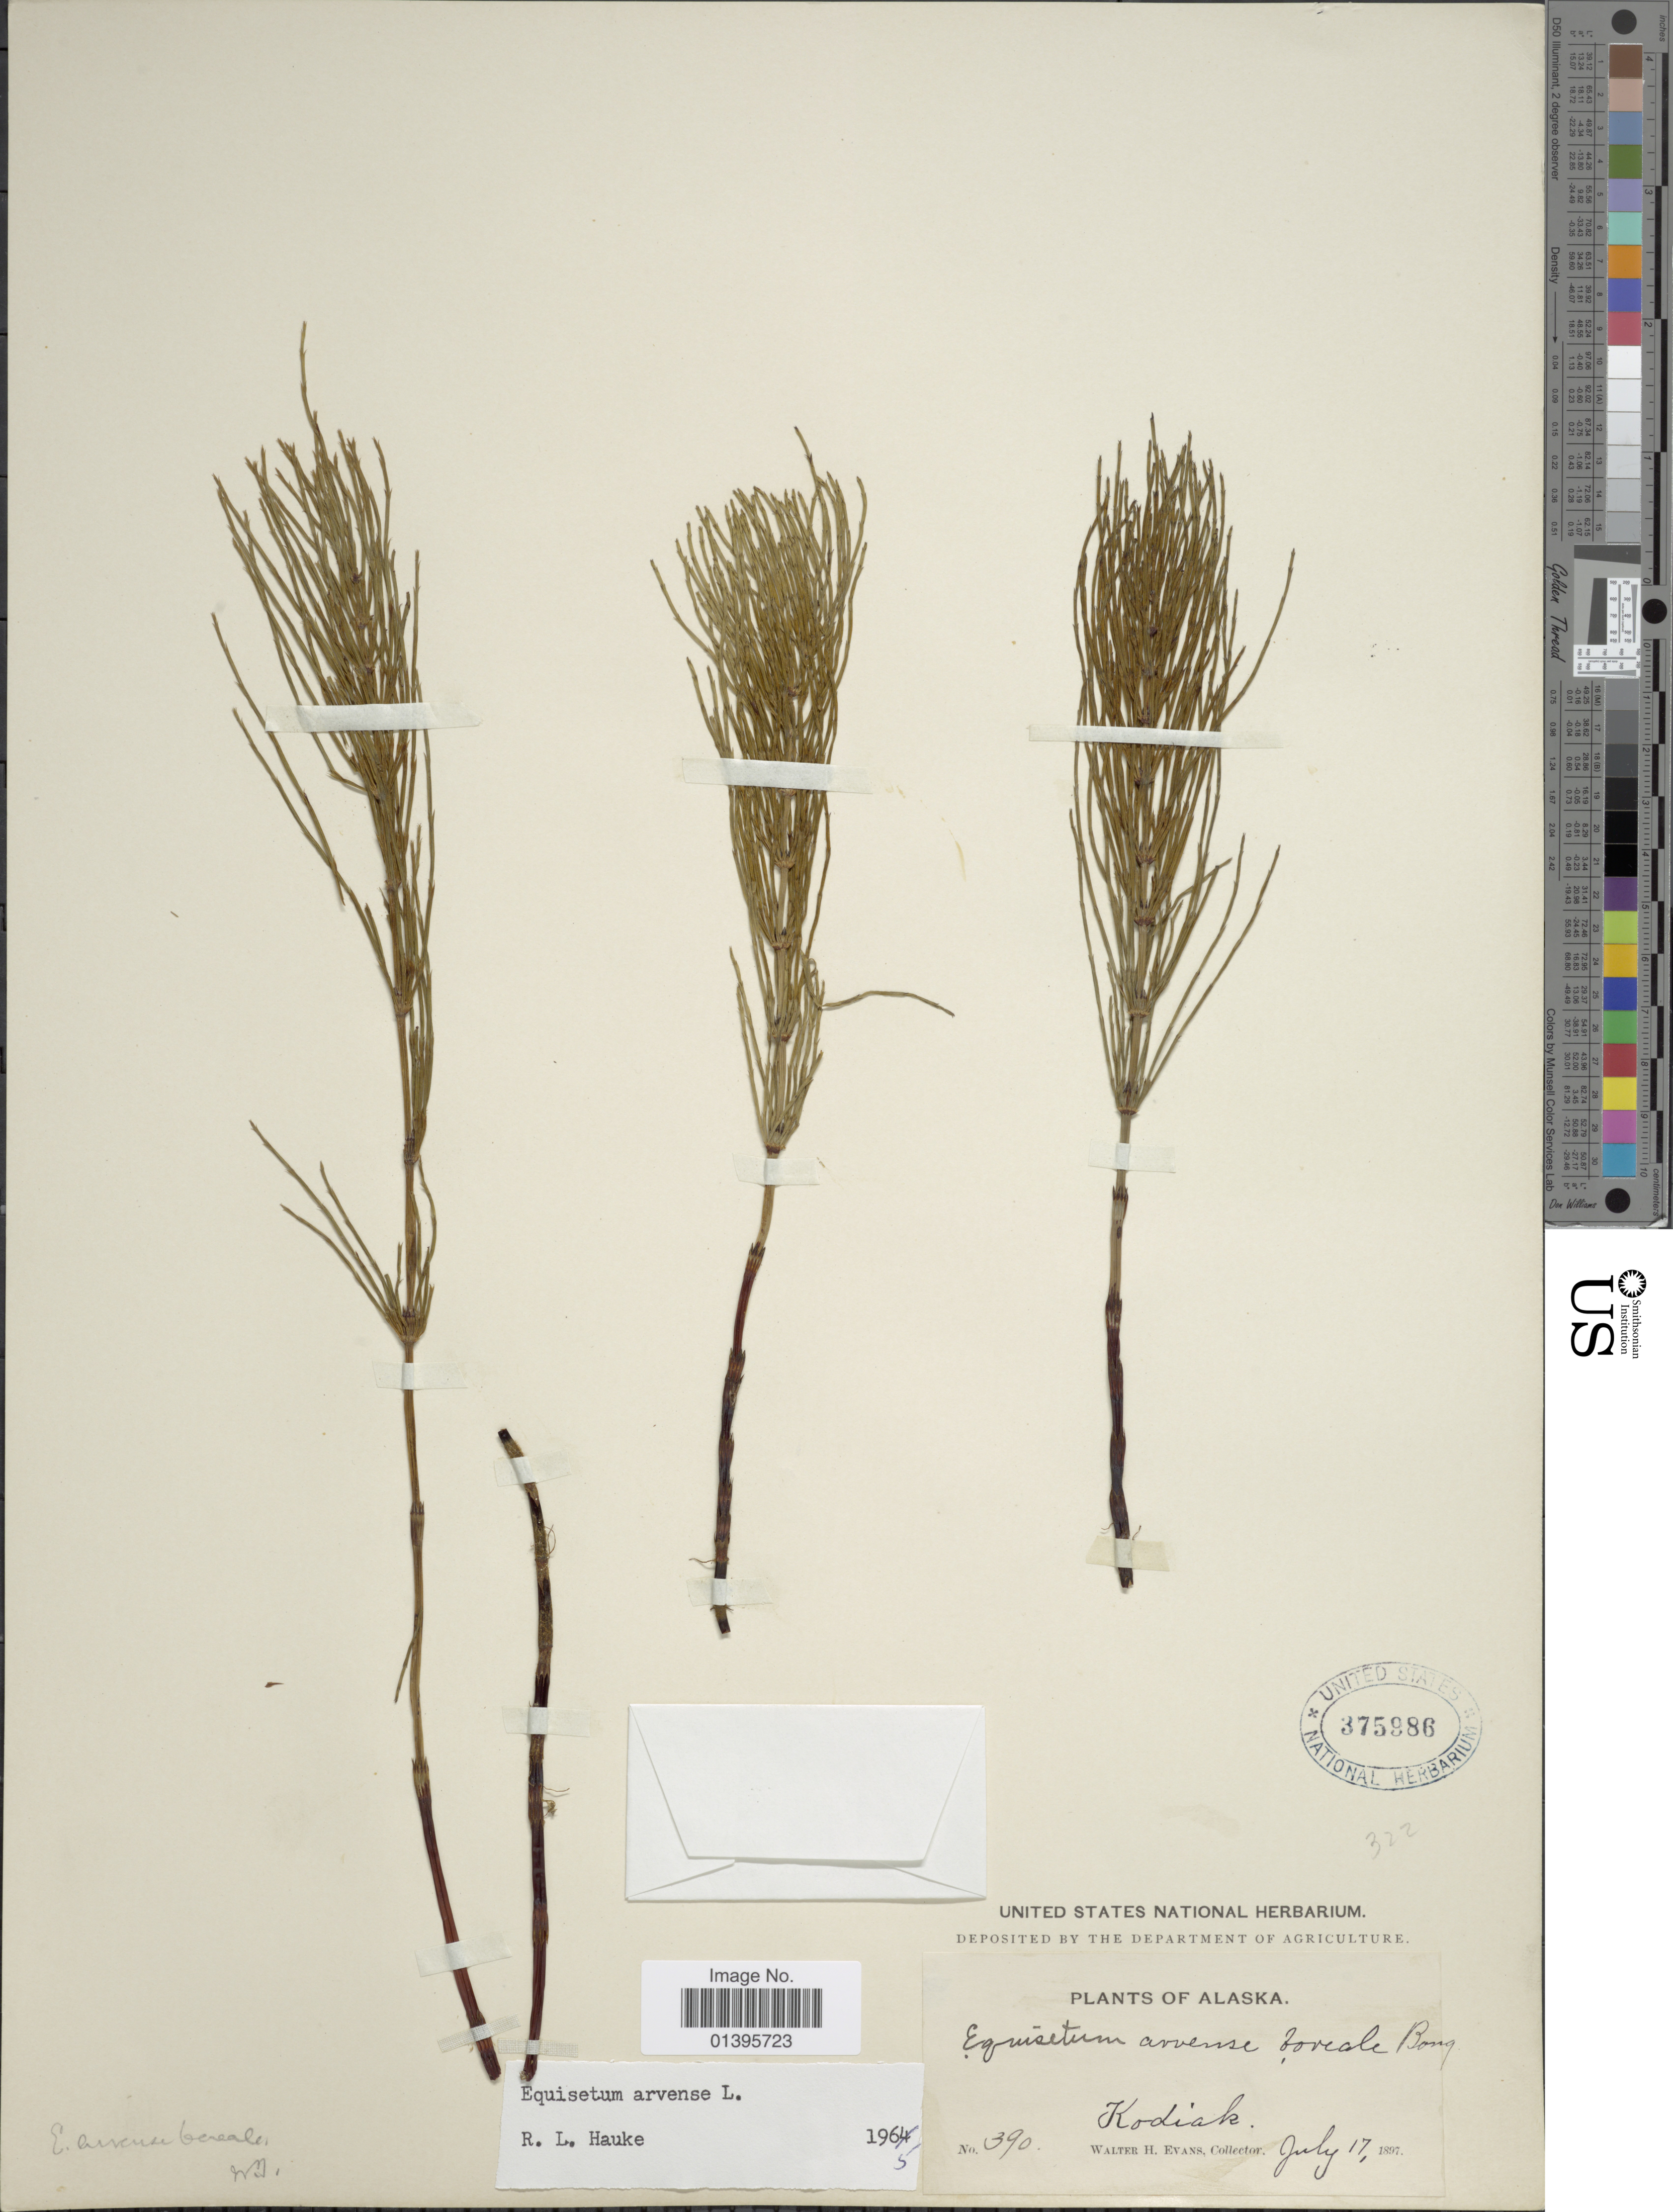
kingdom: Plantae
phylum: Tracheophyta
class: Polypodiopsida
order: Equisetales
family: Equisetaceae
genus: Equisetum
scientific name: Equisetum arvense var. boreale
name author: (Bong.) Rupr.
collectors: W. H. Evans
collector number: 390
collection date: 1897-07-17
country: United States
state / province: Alaska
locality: Kodiak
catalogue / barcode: US 375986